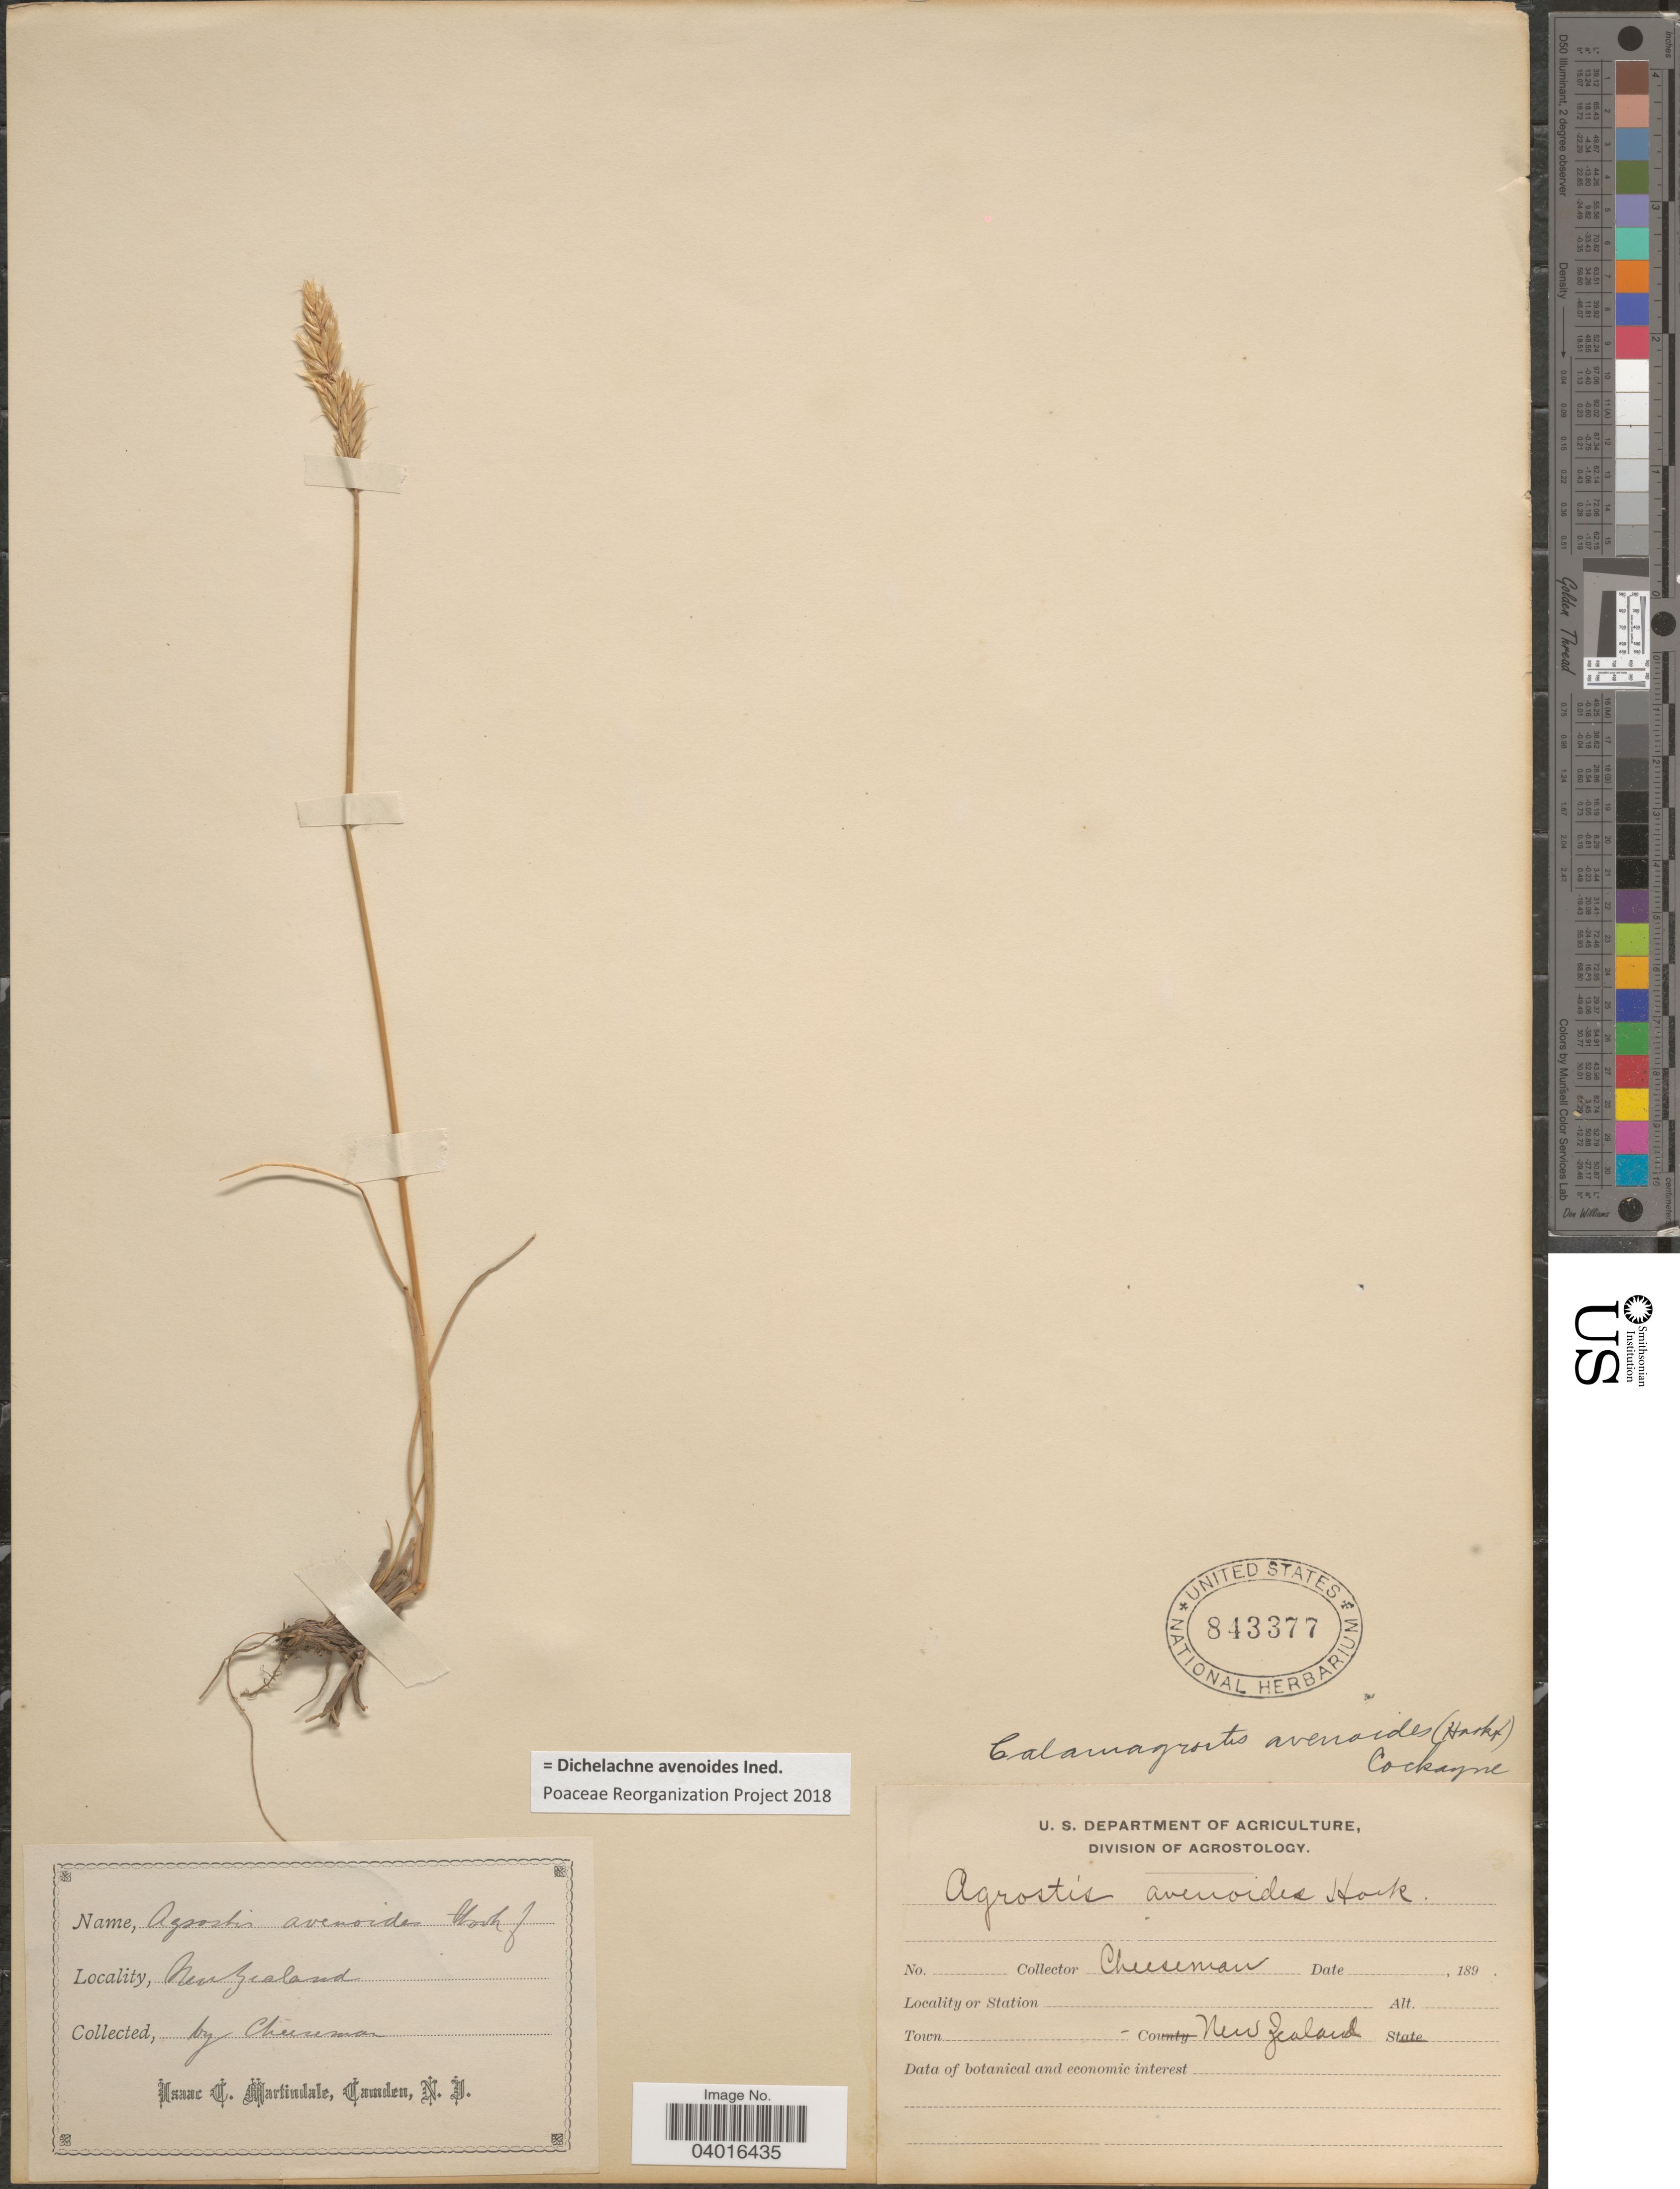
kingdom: Plantae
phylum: Tracheophyta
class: Liliopsida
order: Poales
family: Poaceae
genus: Pentapogon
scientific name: Pentapogon avenoides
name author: (Hook. f.) P.M. Peterson et al.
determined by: Wagner, W. L., (BOT), Smithsonian Institution - National Museum of Natural History (UNITED STATES)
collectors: Cheeseman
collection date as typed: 189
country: New Zealand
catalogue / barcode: US 843377